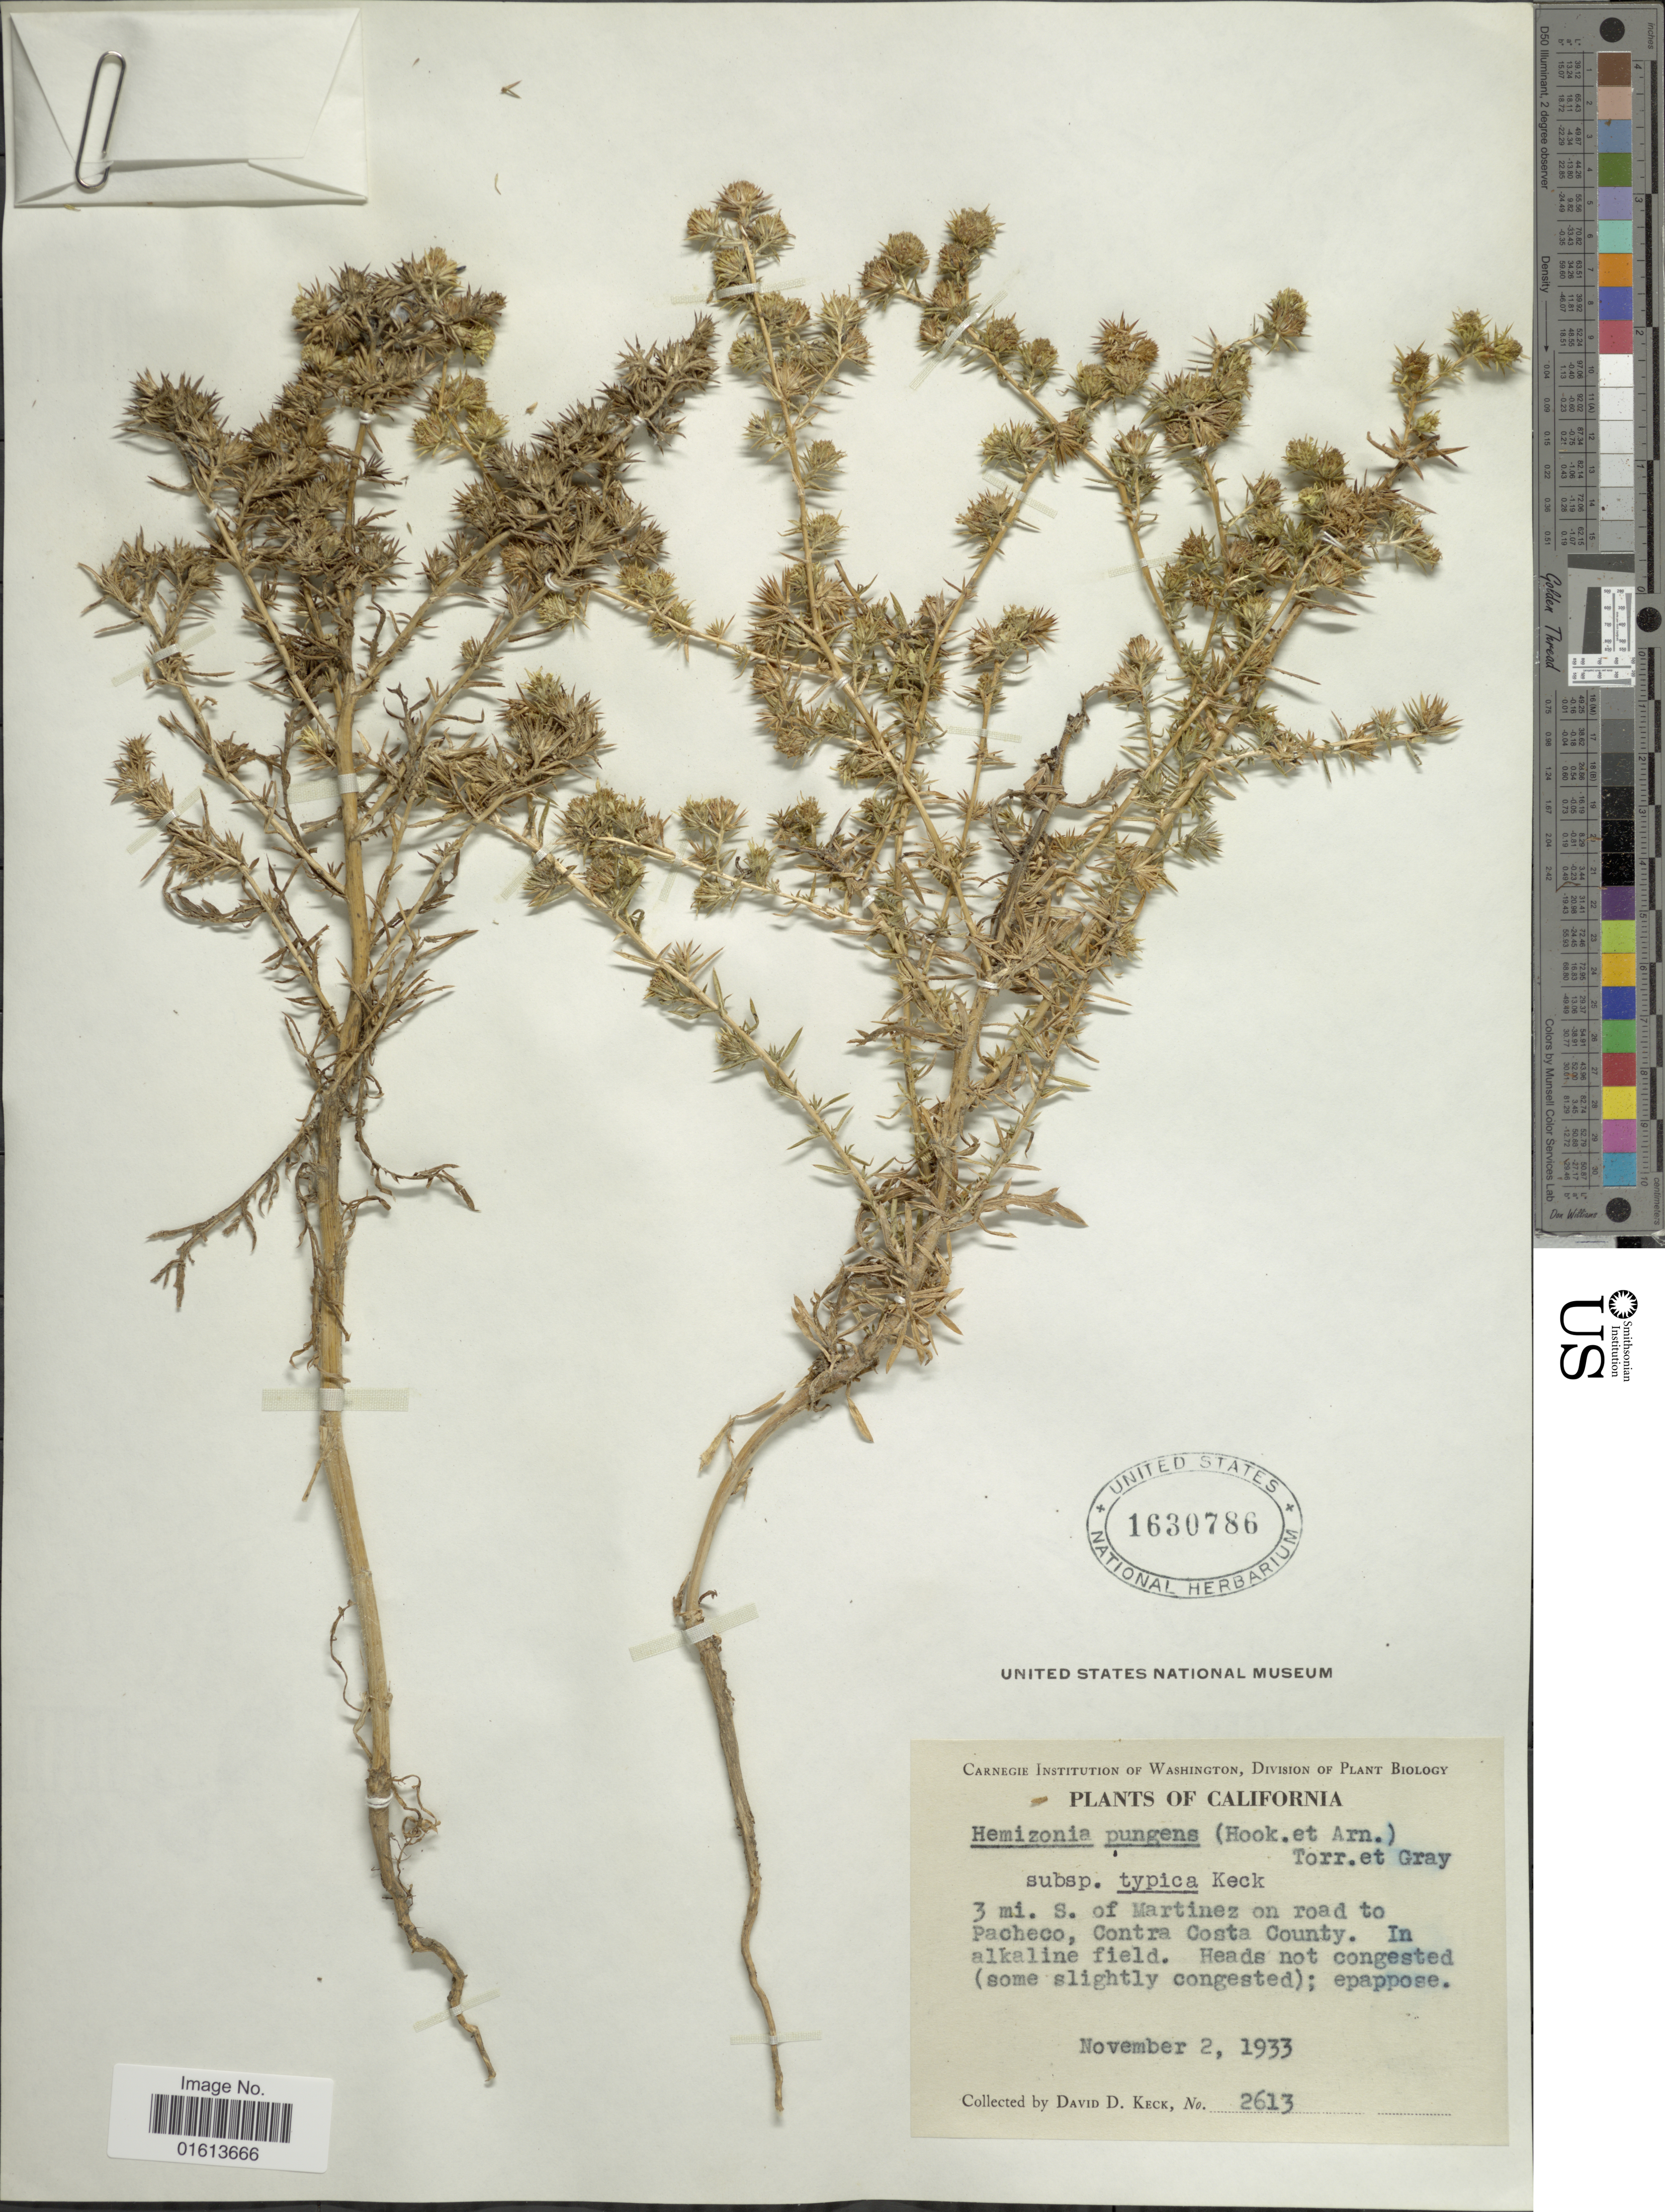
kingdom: Plantae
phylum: Tracheophyta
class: Magnoliopsida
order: Asterales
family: Asteraceae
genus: Centromadia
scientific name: Centromadia pungens subsp. pungens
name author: Hook. & Arn.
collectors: D. D. Keck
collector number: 2613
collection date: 1933-11-02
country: United States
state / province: California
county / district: Contra Costa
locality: California. 3 mi. S. of Martinez on road to Pacheco, Contra Costa County. In alkaline field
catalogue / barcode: US 1630786